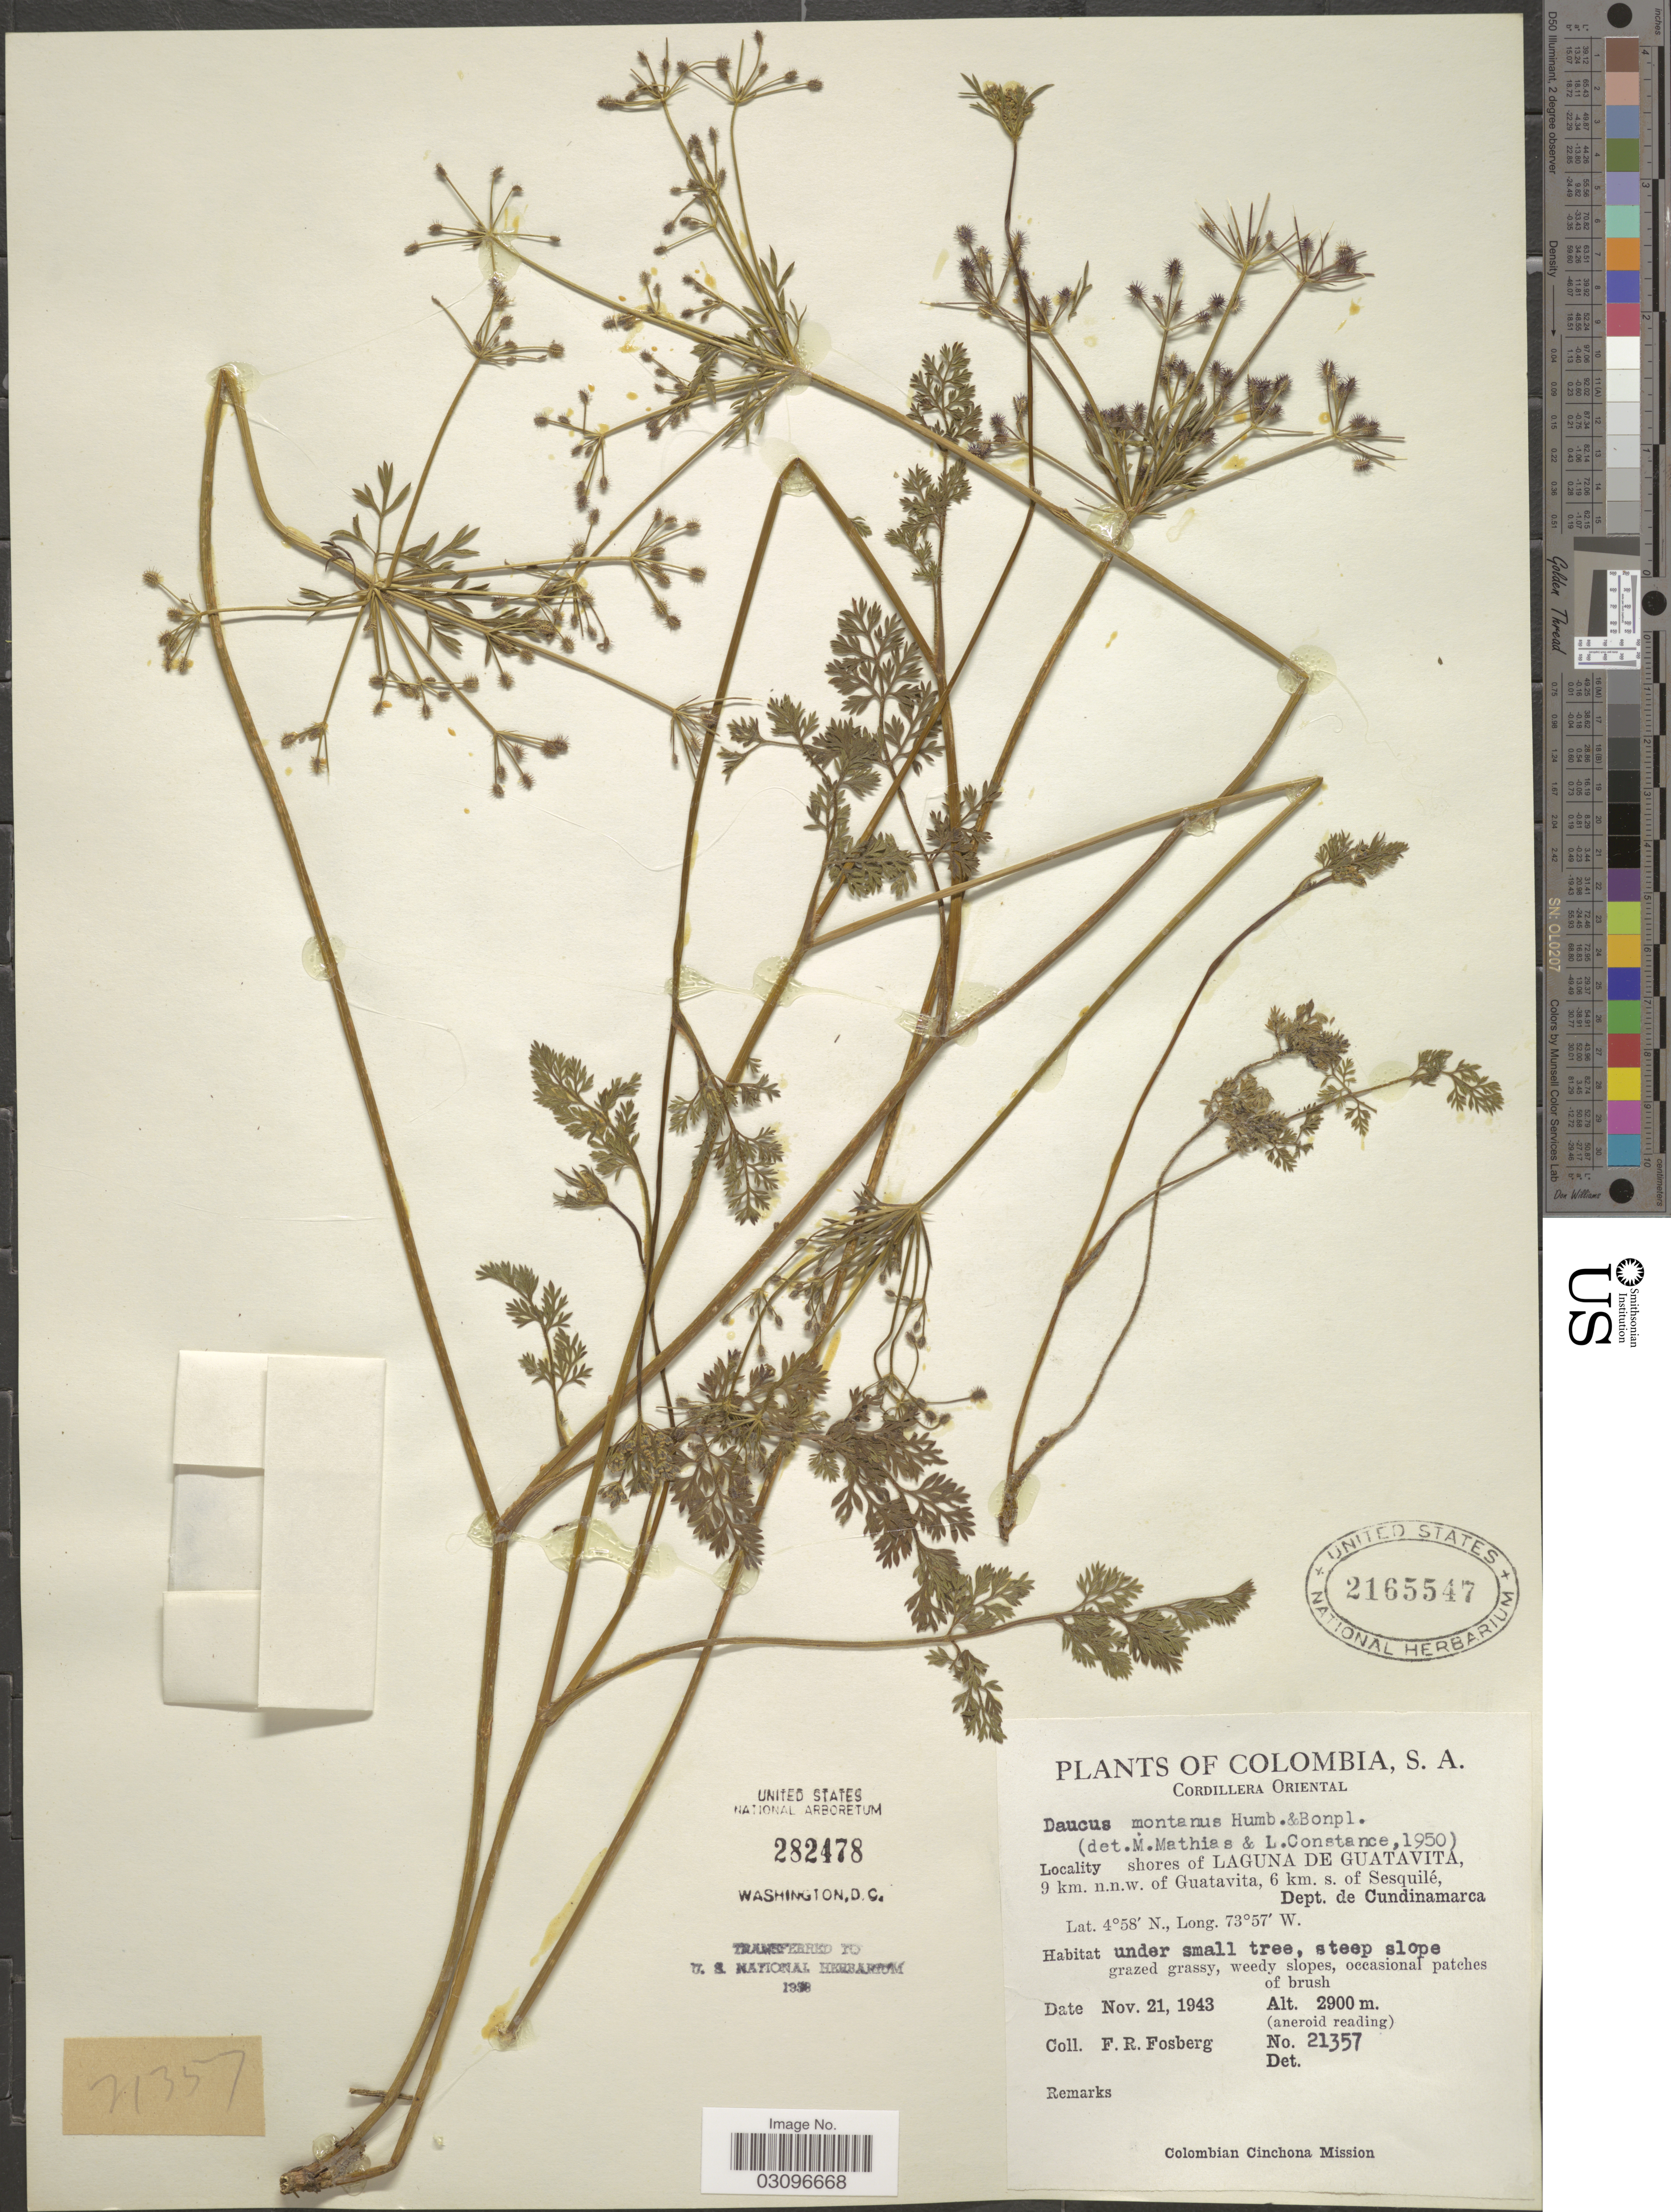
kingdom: Plantae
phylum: Tracheophyta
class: Magnoliopsida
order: Apiales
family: Apiaceae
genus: Daucus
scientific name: Daucus montanus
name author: Humb. & Bonpl. ex Spreng.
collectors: F. R. Fosberg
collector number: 21357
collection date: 1943-11-21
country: Colombia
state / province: Cundinamarca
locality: Cordillera Oriental. Shores of Laguna de Guatavita, 9 km. n.n.w. of Guatavita, 6 km. s. of Sesquilé, Dept. de Cundinamarca.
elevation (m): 2900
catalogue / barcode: US 2165547